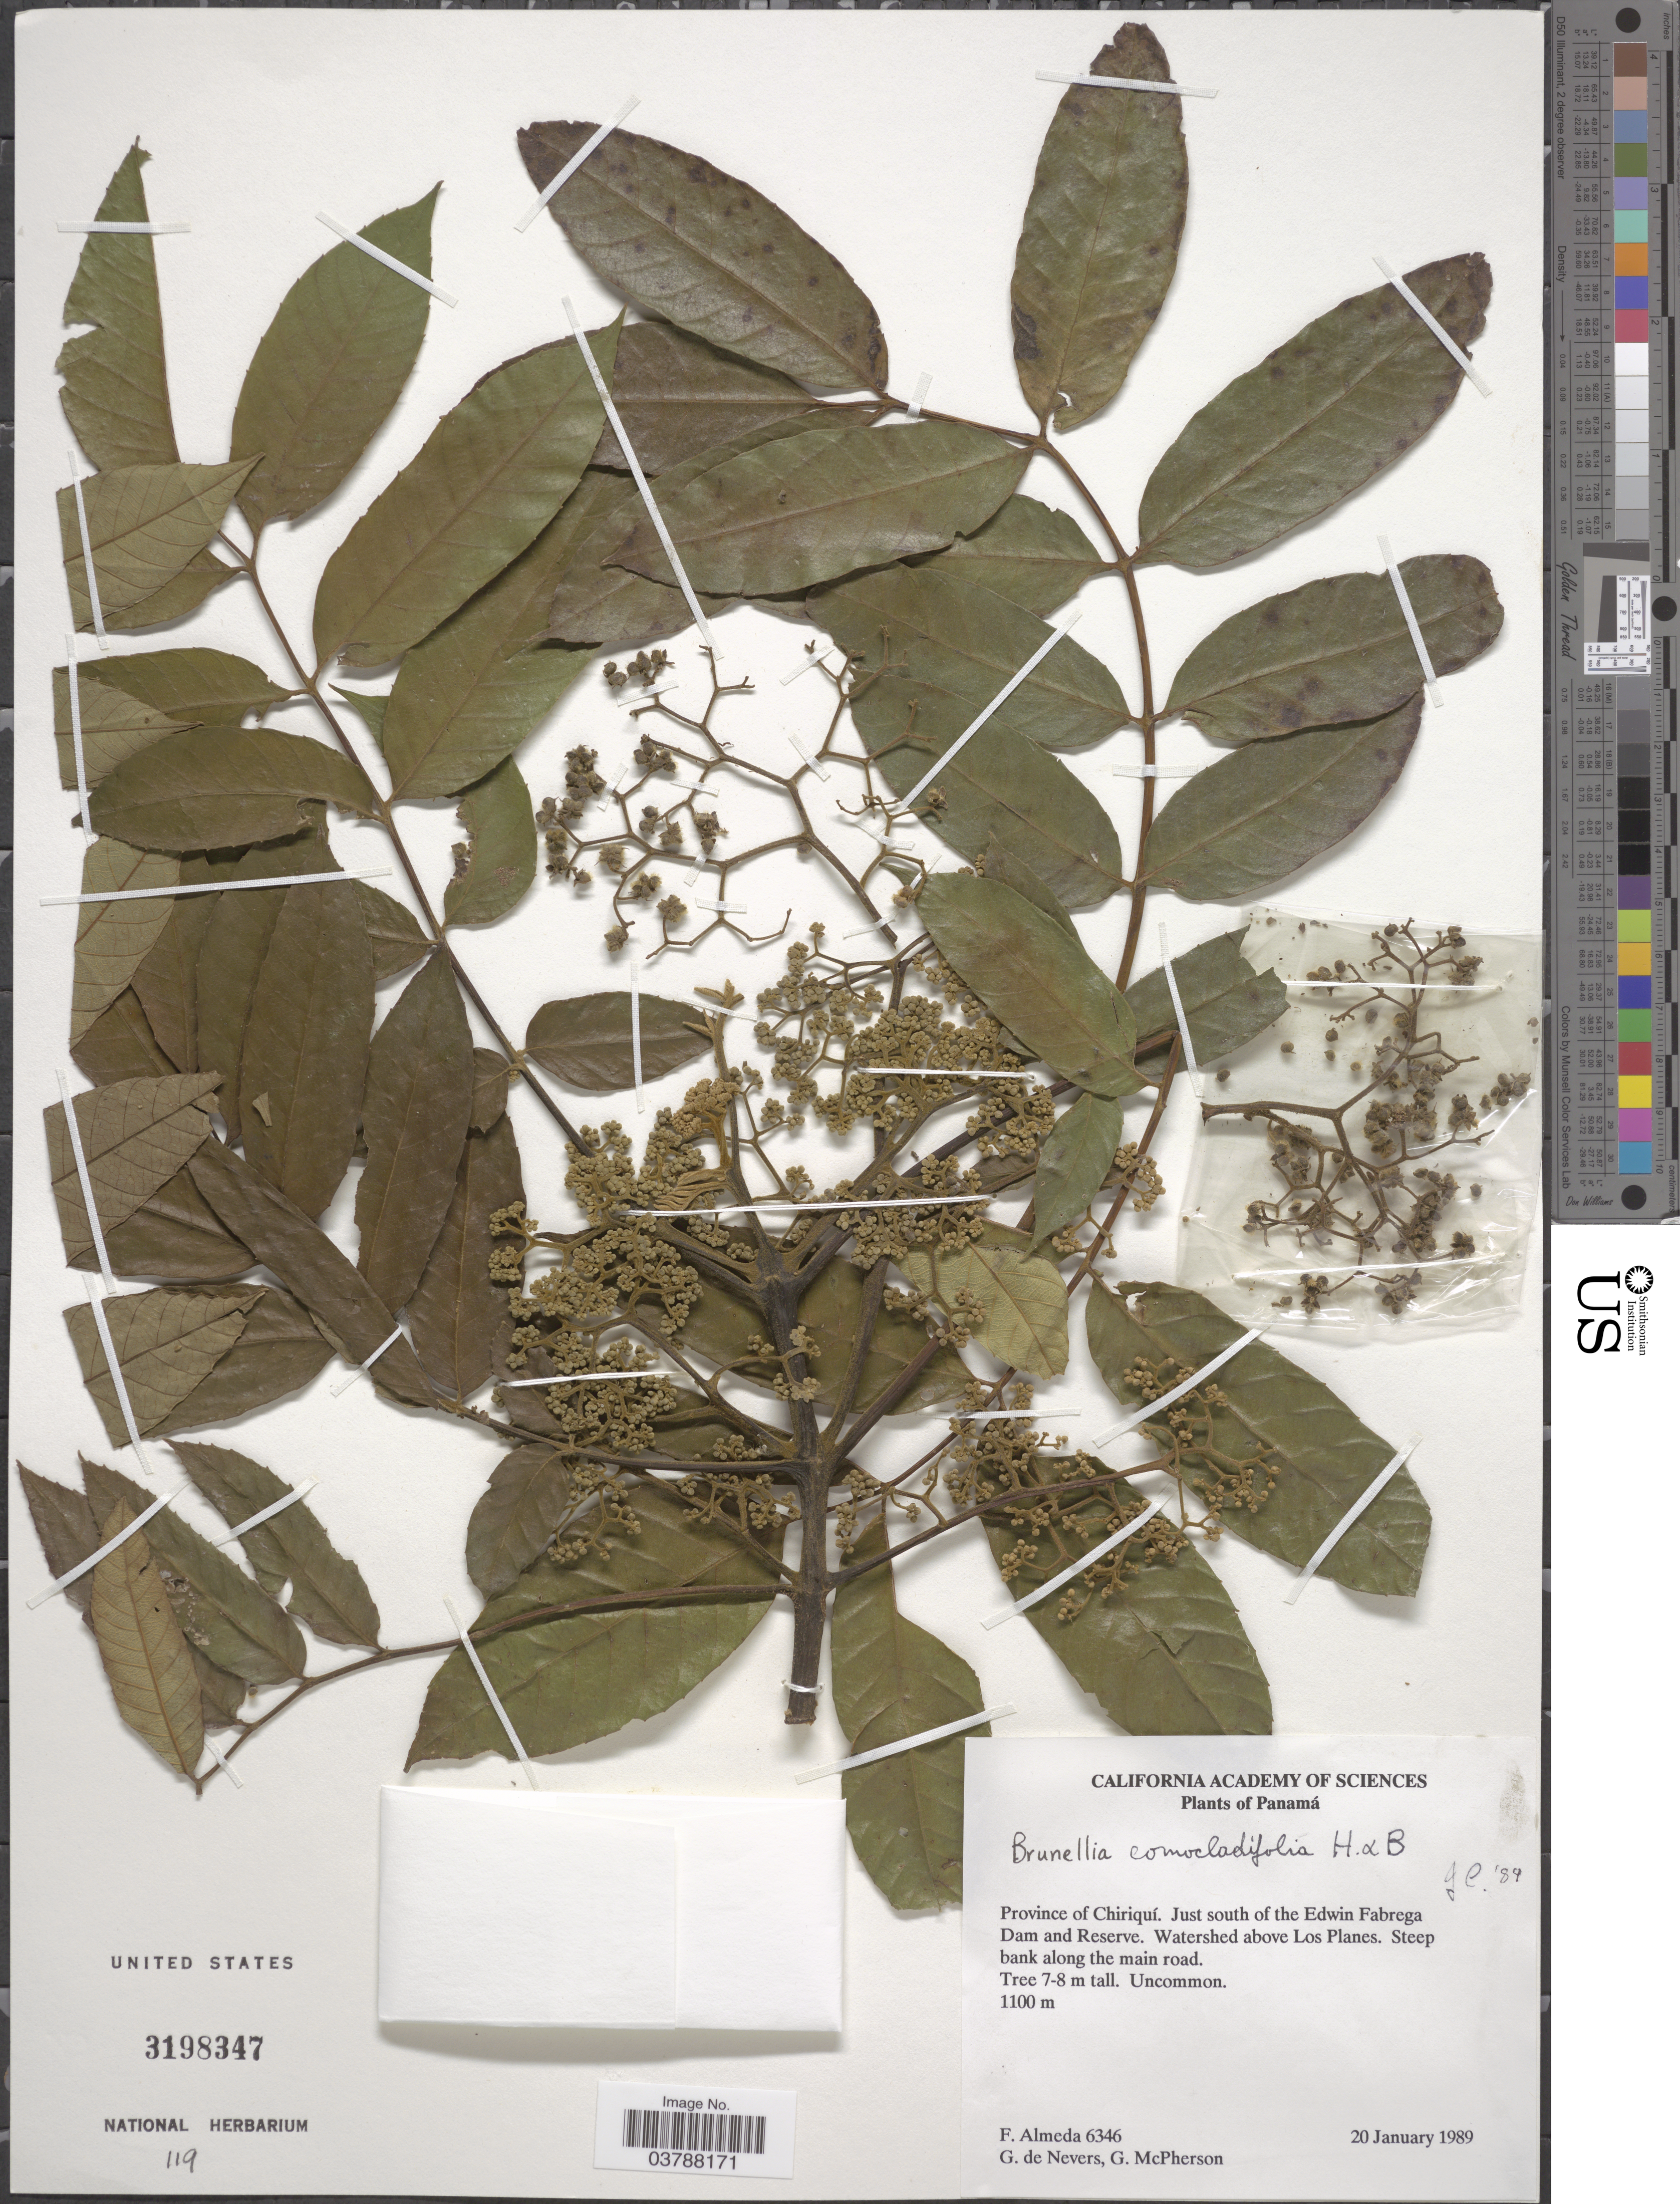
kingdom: Plantae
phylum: Tracheophyta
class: Magnoliopsida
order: Oxalidales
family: Brunelliaceae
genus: Brunellia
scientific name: Brunellia comocladifolia subsp. josephensis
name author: Cuatrec.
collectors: F. Almeda, G. Nevers & G. McPherson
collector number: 6346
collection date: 1989-01-20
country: Panama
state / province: Chiriqui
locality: Just south of the Edwin Fabrega Dam and Reserve. Watershed above Los Planes.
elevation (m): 1100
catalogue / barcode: US 3198347